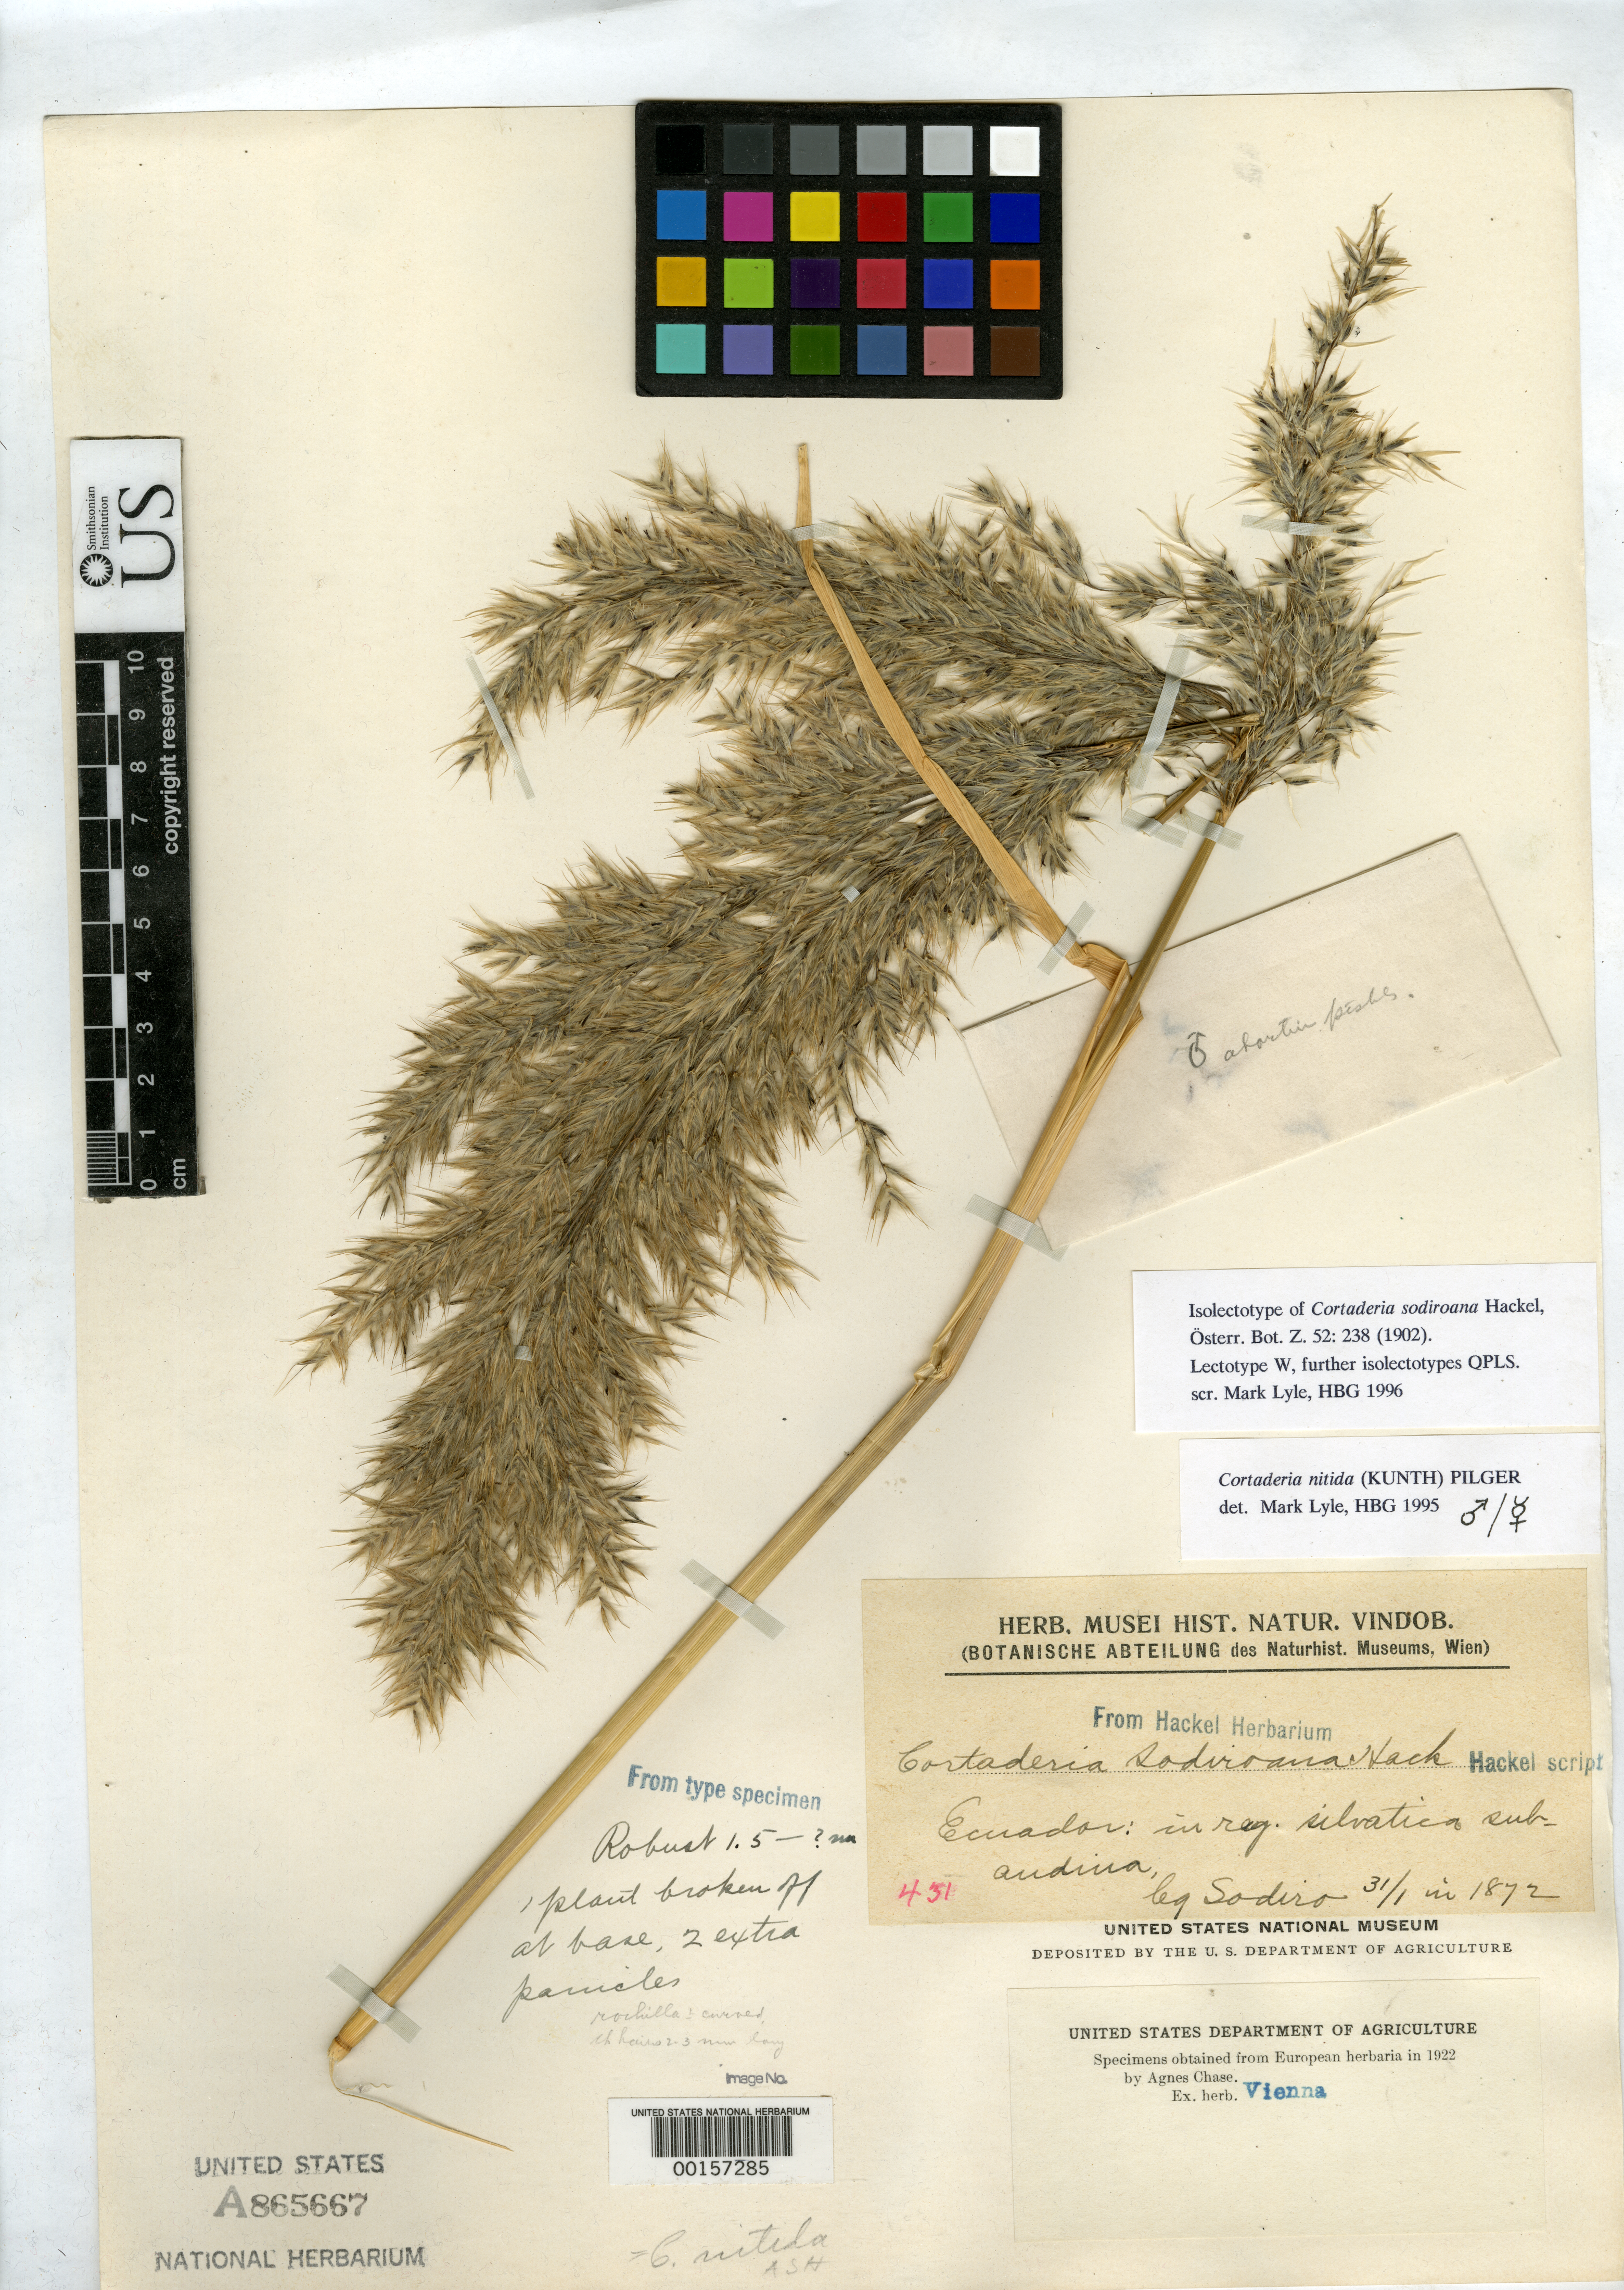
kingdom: Plantae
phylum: Tracheophyta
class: Liliopsida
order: Poales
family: Poaceae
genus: Cortaderia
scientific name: Cortaderia sodiroana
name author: Hack.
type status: Isolectotype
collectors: L. Sodiro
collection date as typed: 31 Jan 1872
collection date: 1872-01-31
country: Ecuador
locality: Reg. silvatica Subandina.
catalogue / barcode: US 865667A